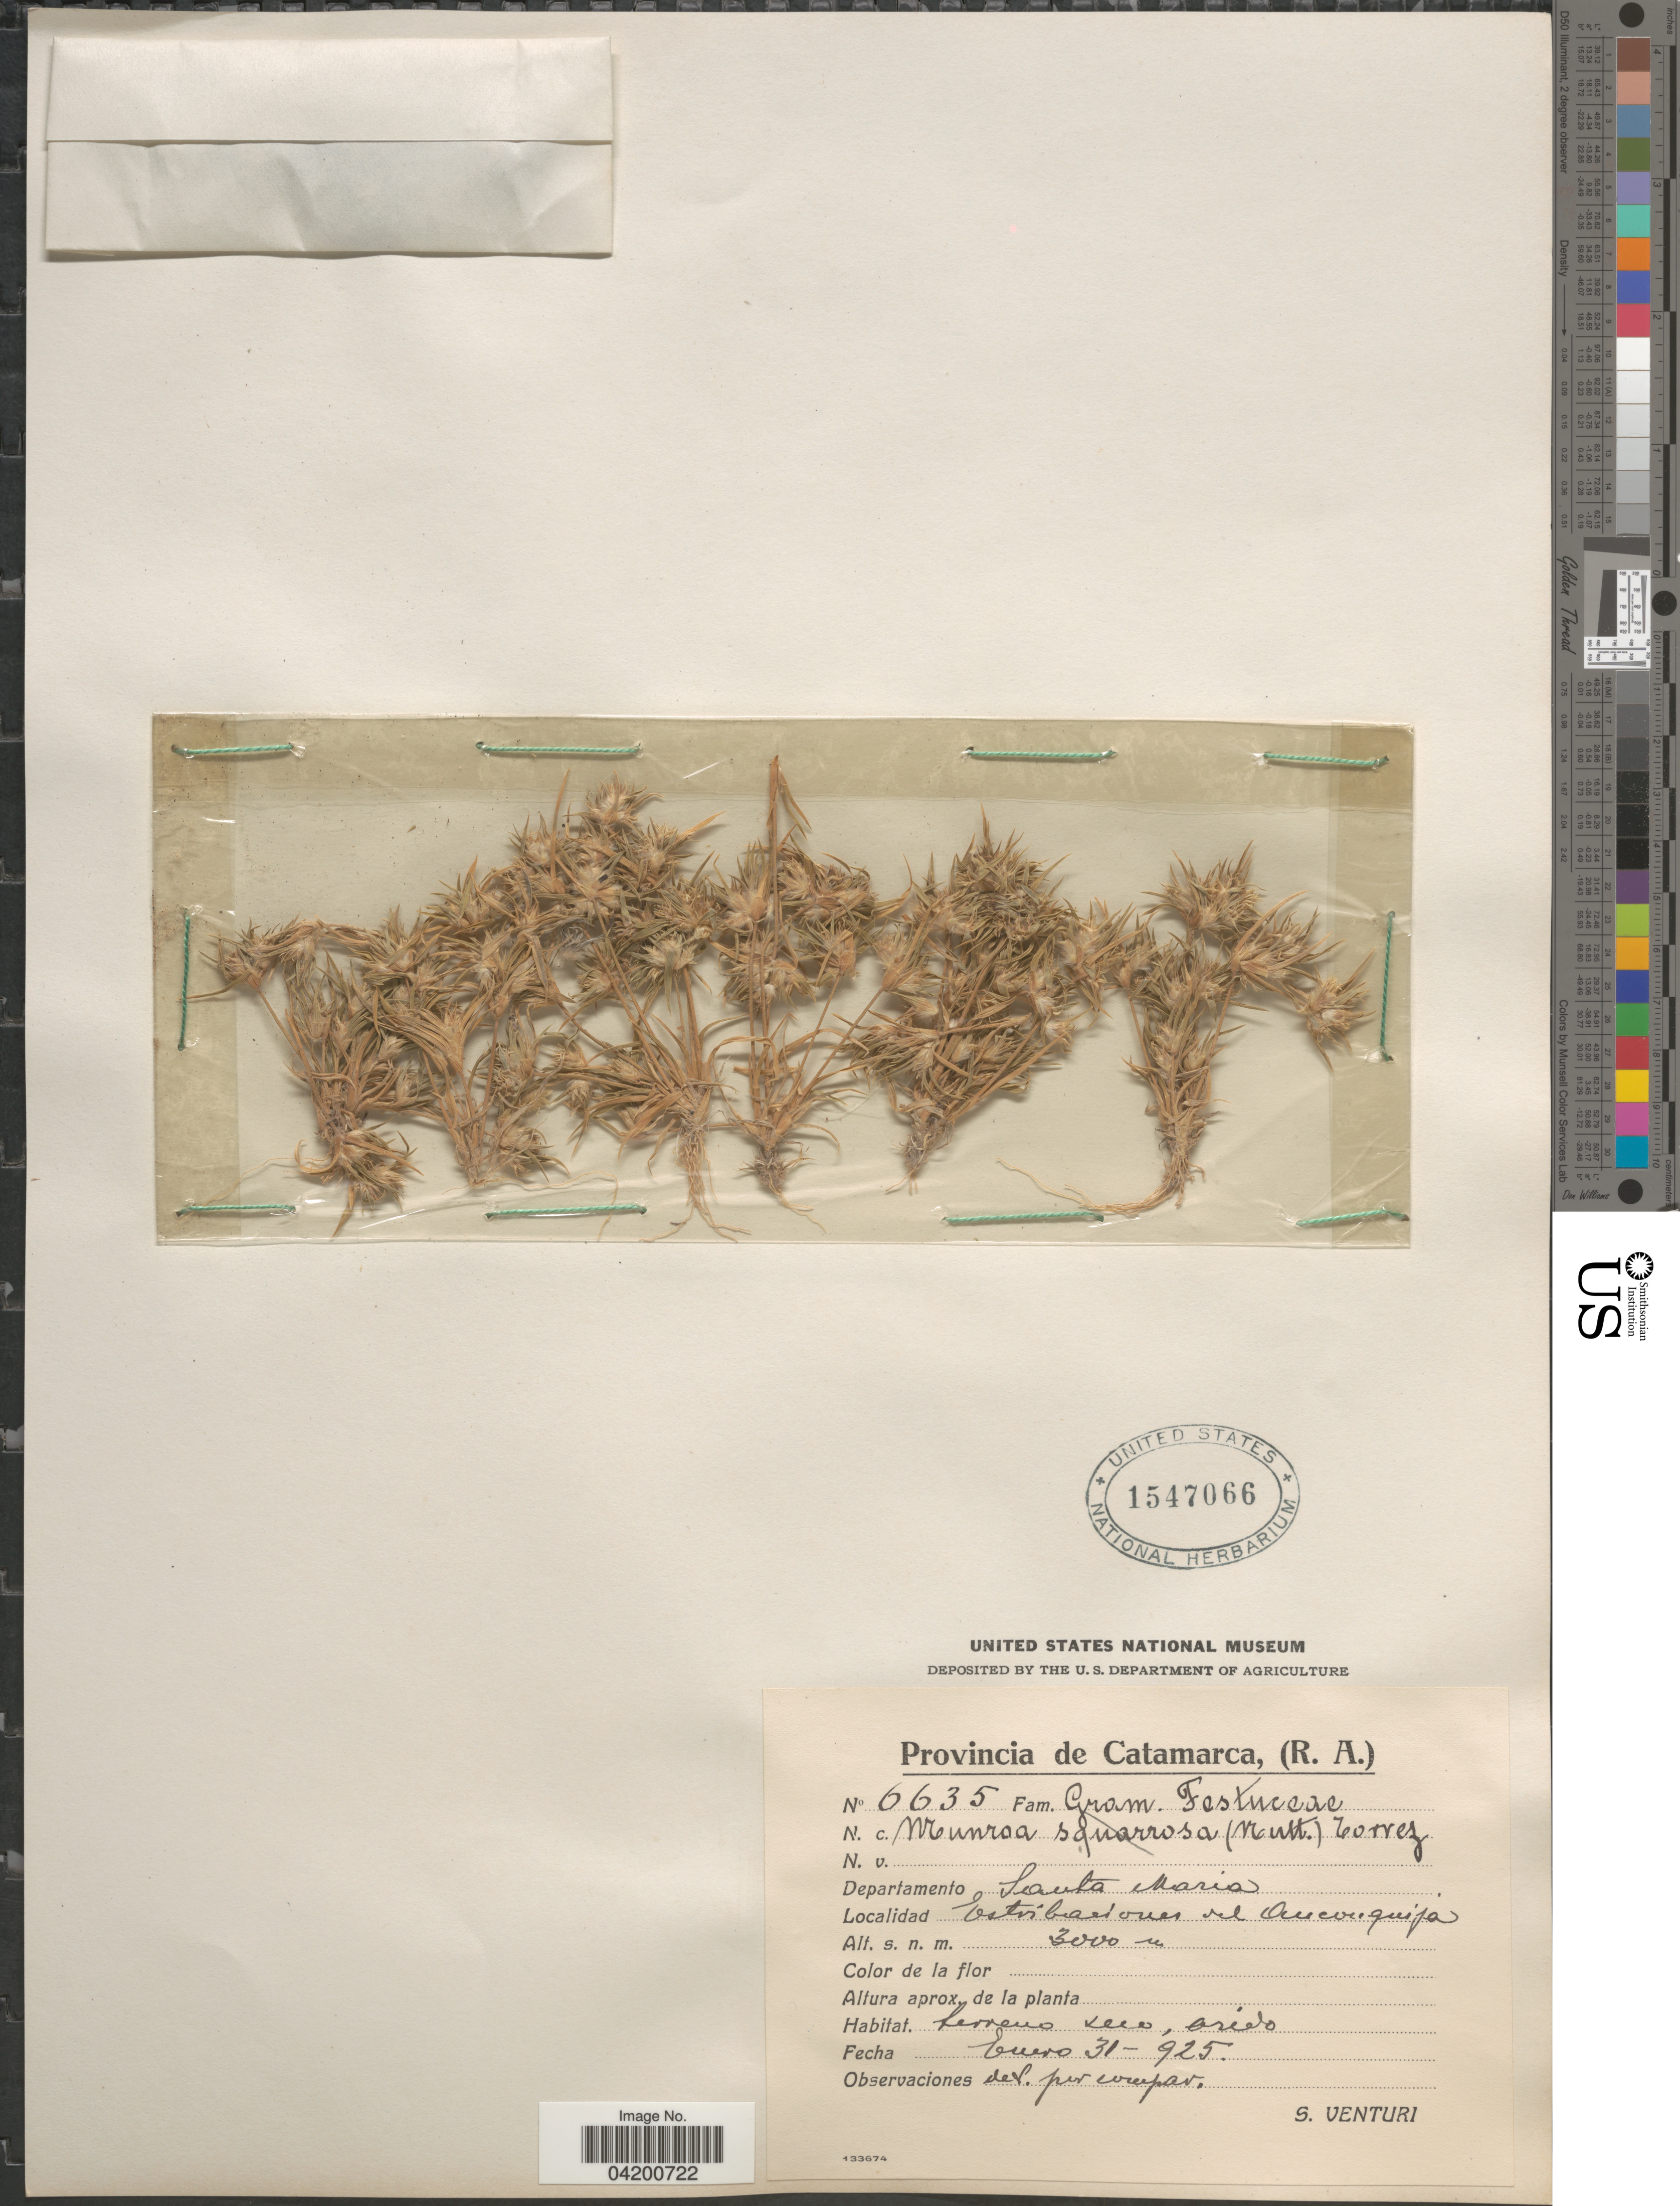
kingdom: Plantae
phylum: Tracheophyta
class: Liliopsida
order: Poales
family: Poaceae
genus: Munroa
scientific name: Munroa argentina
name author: Griseb.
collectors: S. Venturi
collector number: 6635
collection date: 1925-01-31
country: Argentina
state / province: Catamarca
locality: (R.A.). Departamento Santa Maria. Estribaciones del Anconquija.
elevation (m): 3000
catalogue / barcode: US 1547066